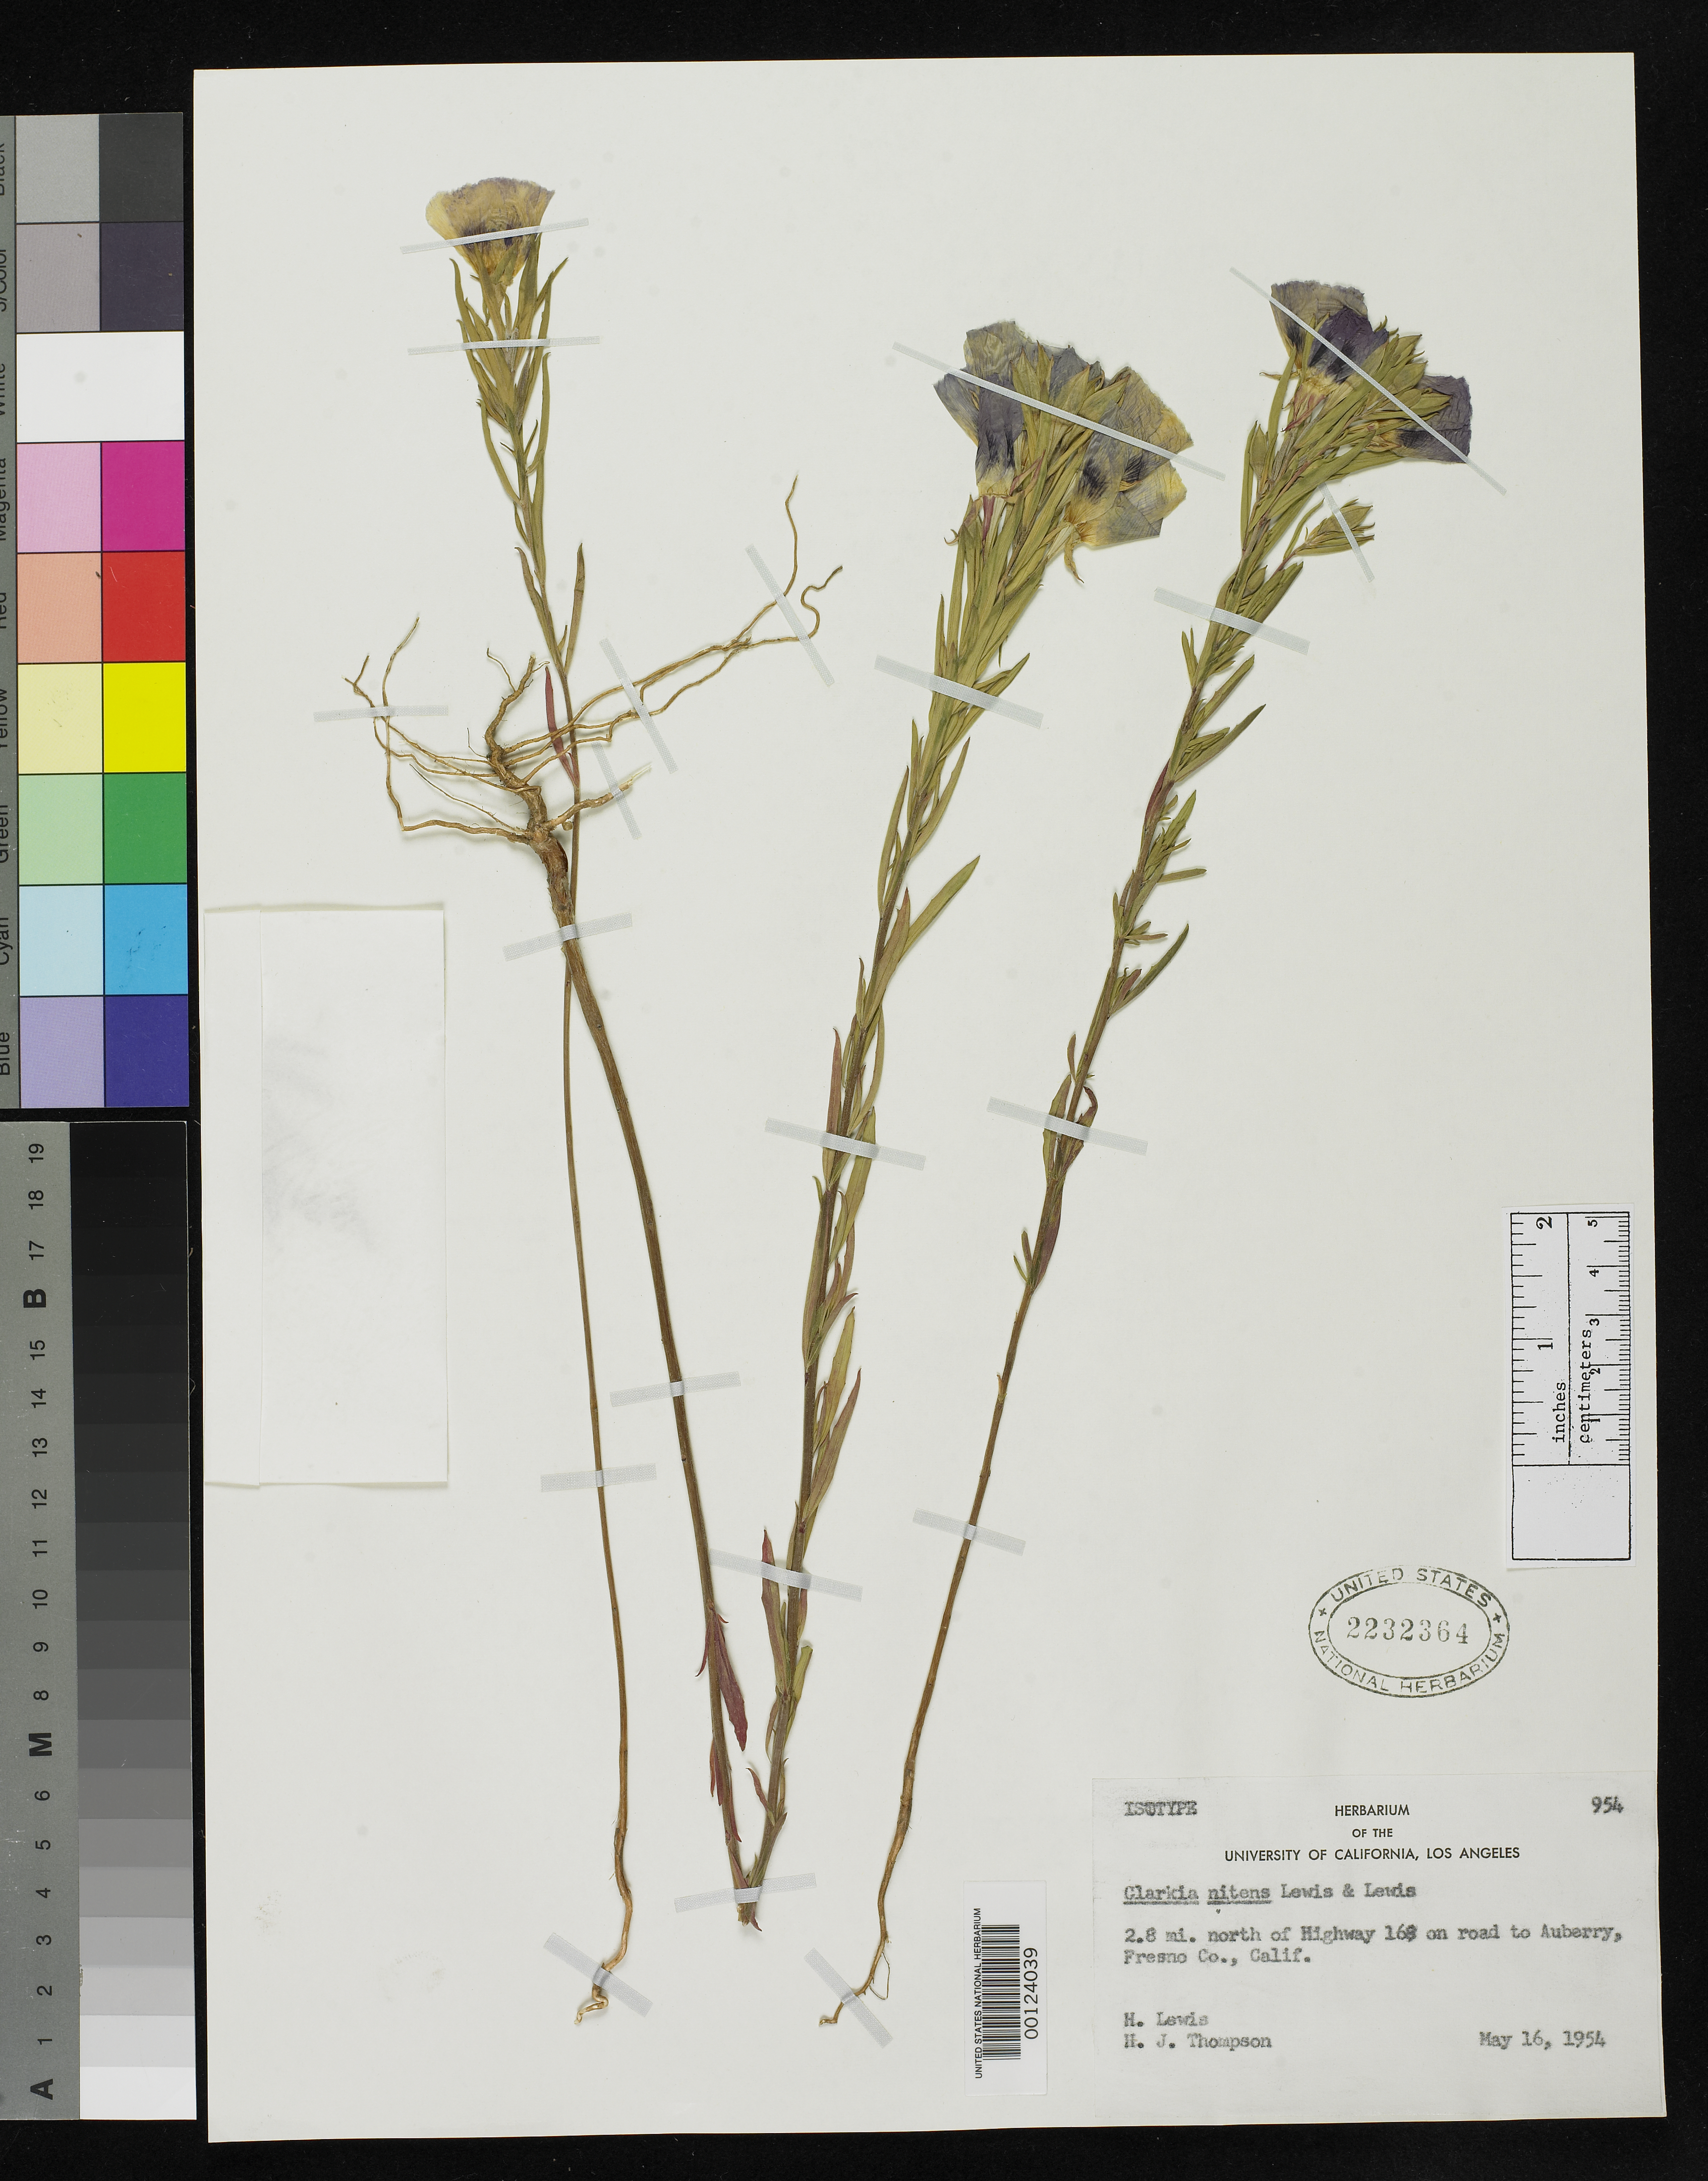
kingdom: Plantae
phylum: Tracheophyta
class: Magnoliopsida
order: Myrtales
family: Onagraceae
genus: Clarkia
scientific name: Clarkia nitens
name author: F. H. Lewis & M.E. Lewis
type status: Isotype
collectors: F. H. Lewis & H. J. Thompson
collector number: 954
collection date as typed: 16 May 1954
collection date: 1954-05-16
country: United States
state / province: California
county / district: Fresno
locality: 2.8 mi N of Highway 168 on road to Auberery.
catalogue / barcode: US 2232364